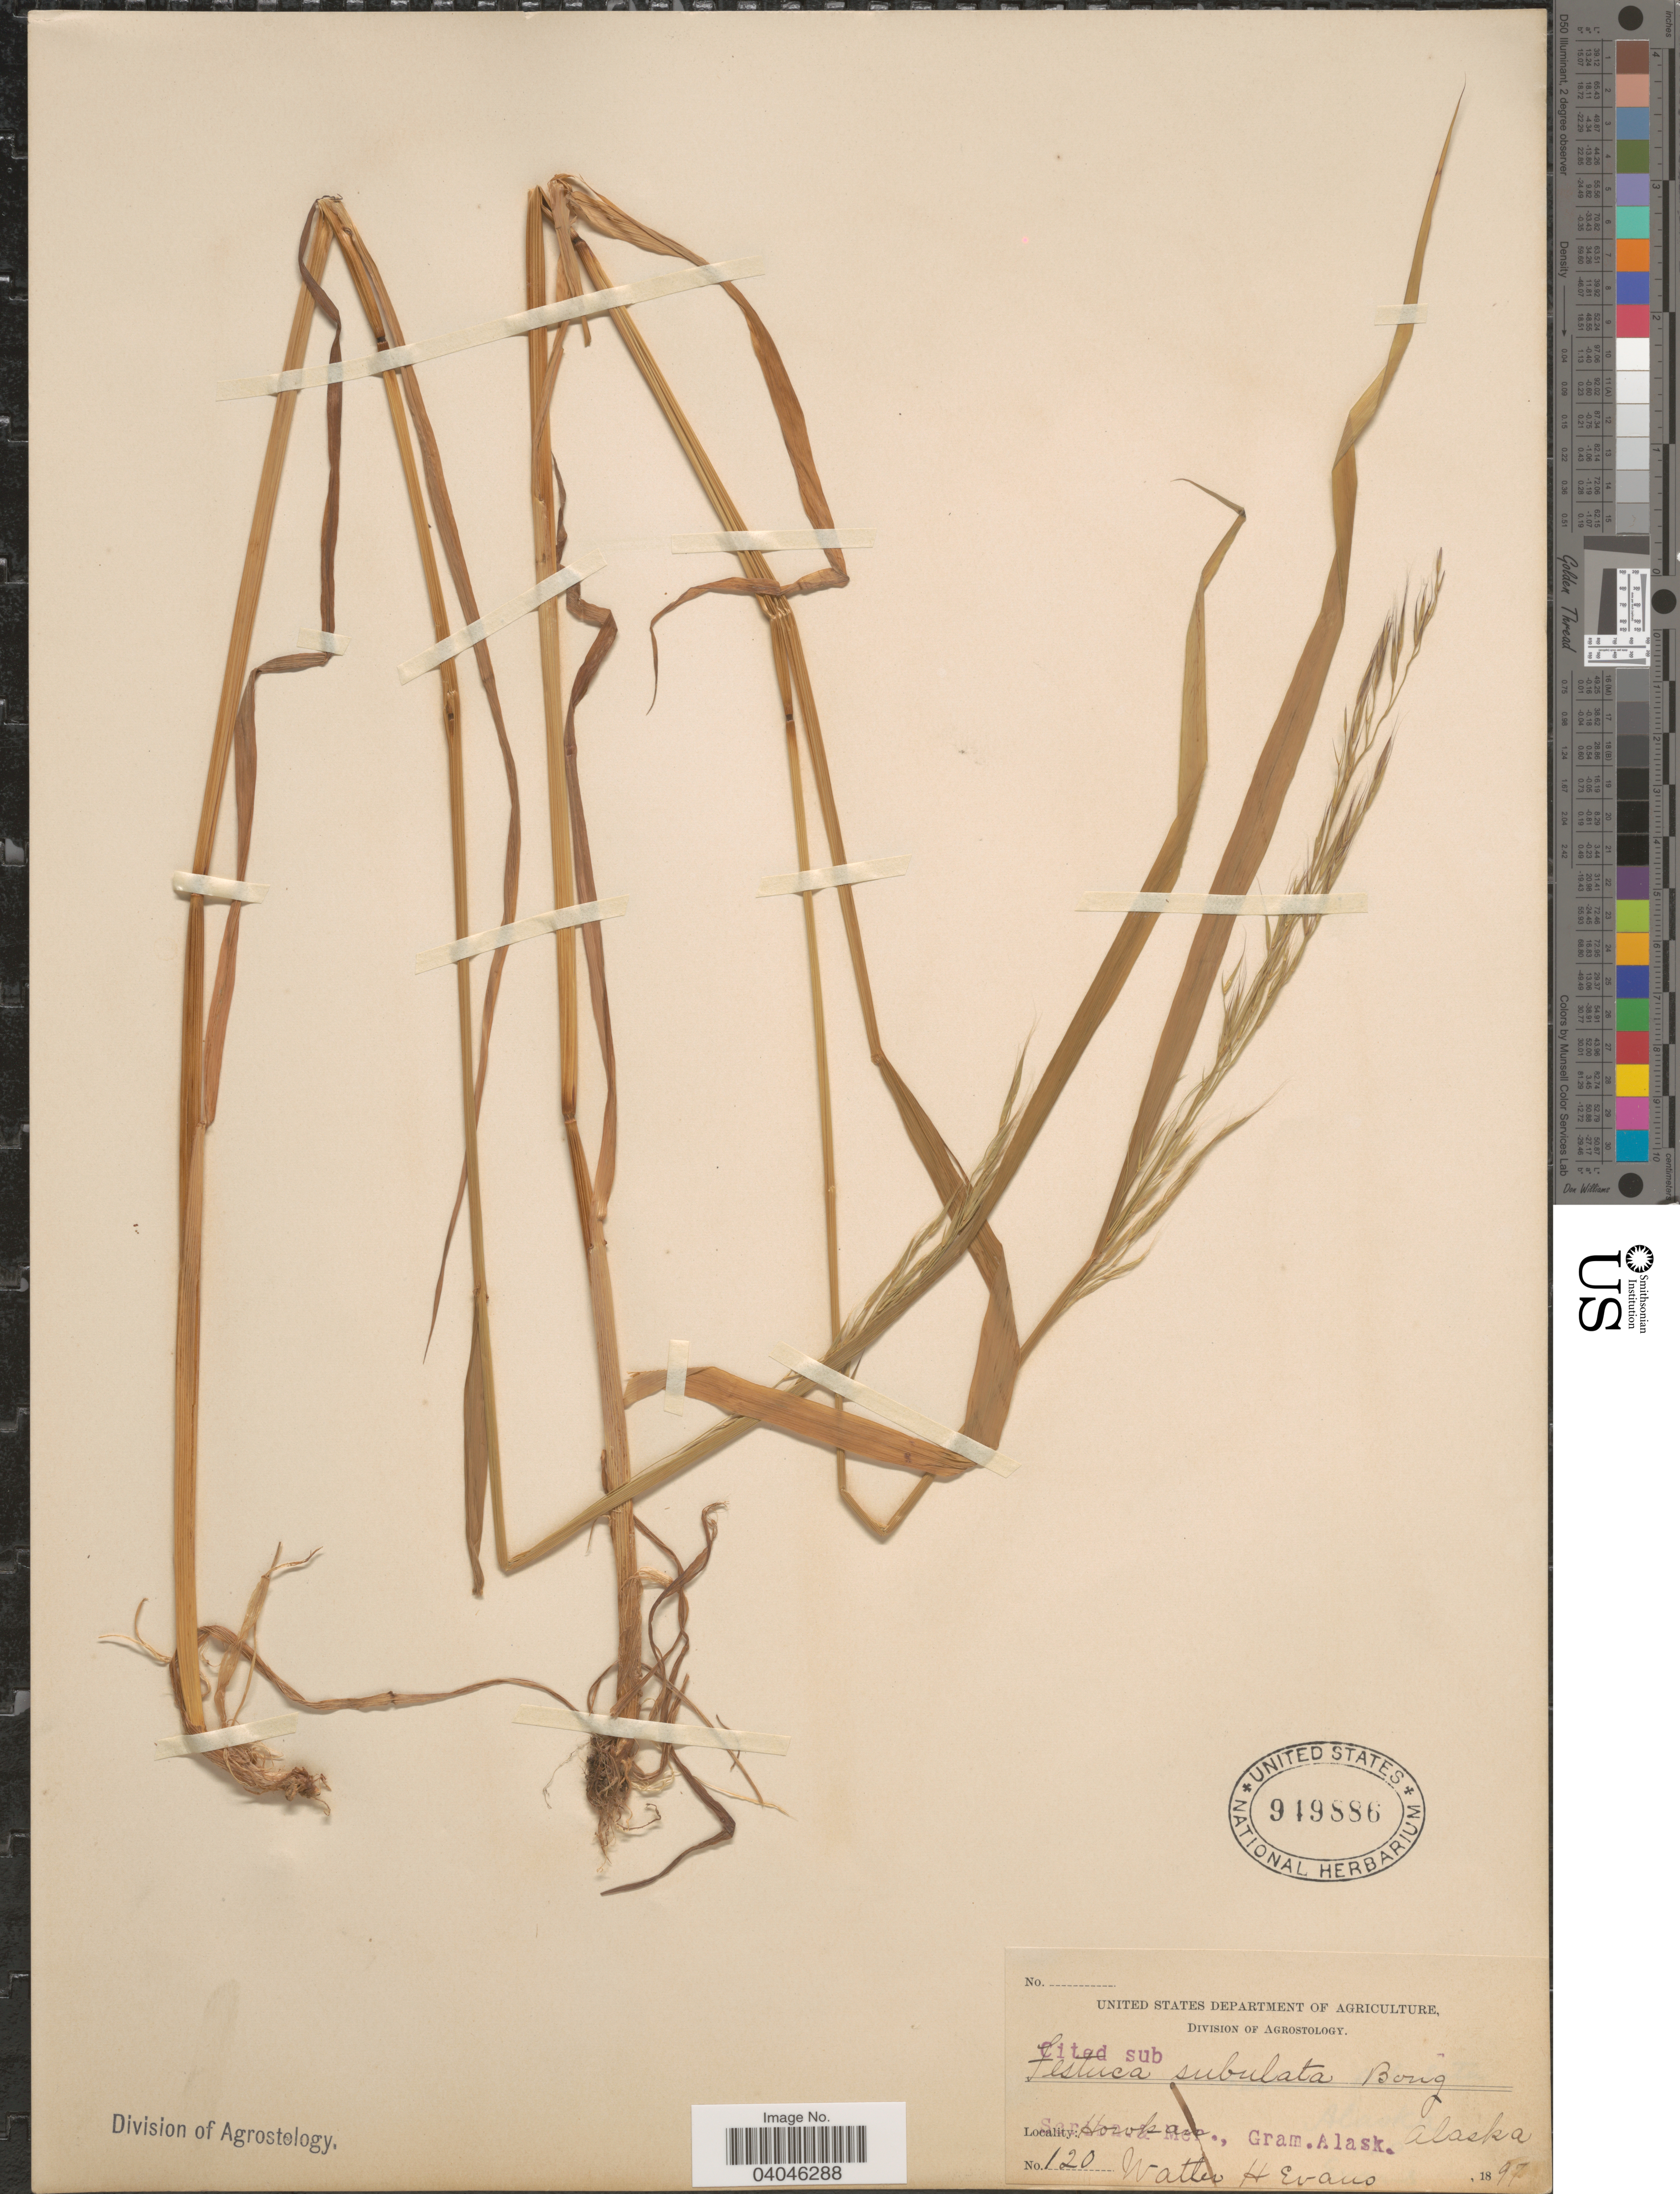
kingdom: Plantae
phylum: Tracheophyta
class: Liliopsida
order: Poales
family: Poaceae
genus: Festuca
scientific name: Festuca subulata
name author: Trin.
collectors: W. H. Evans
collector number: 120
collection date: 1897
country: United States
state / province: Alaska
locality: Howkan.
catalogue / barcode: US 949886